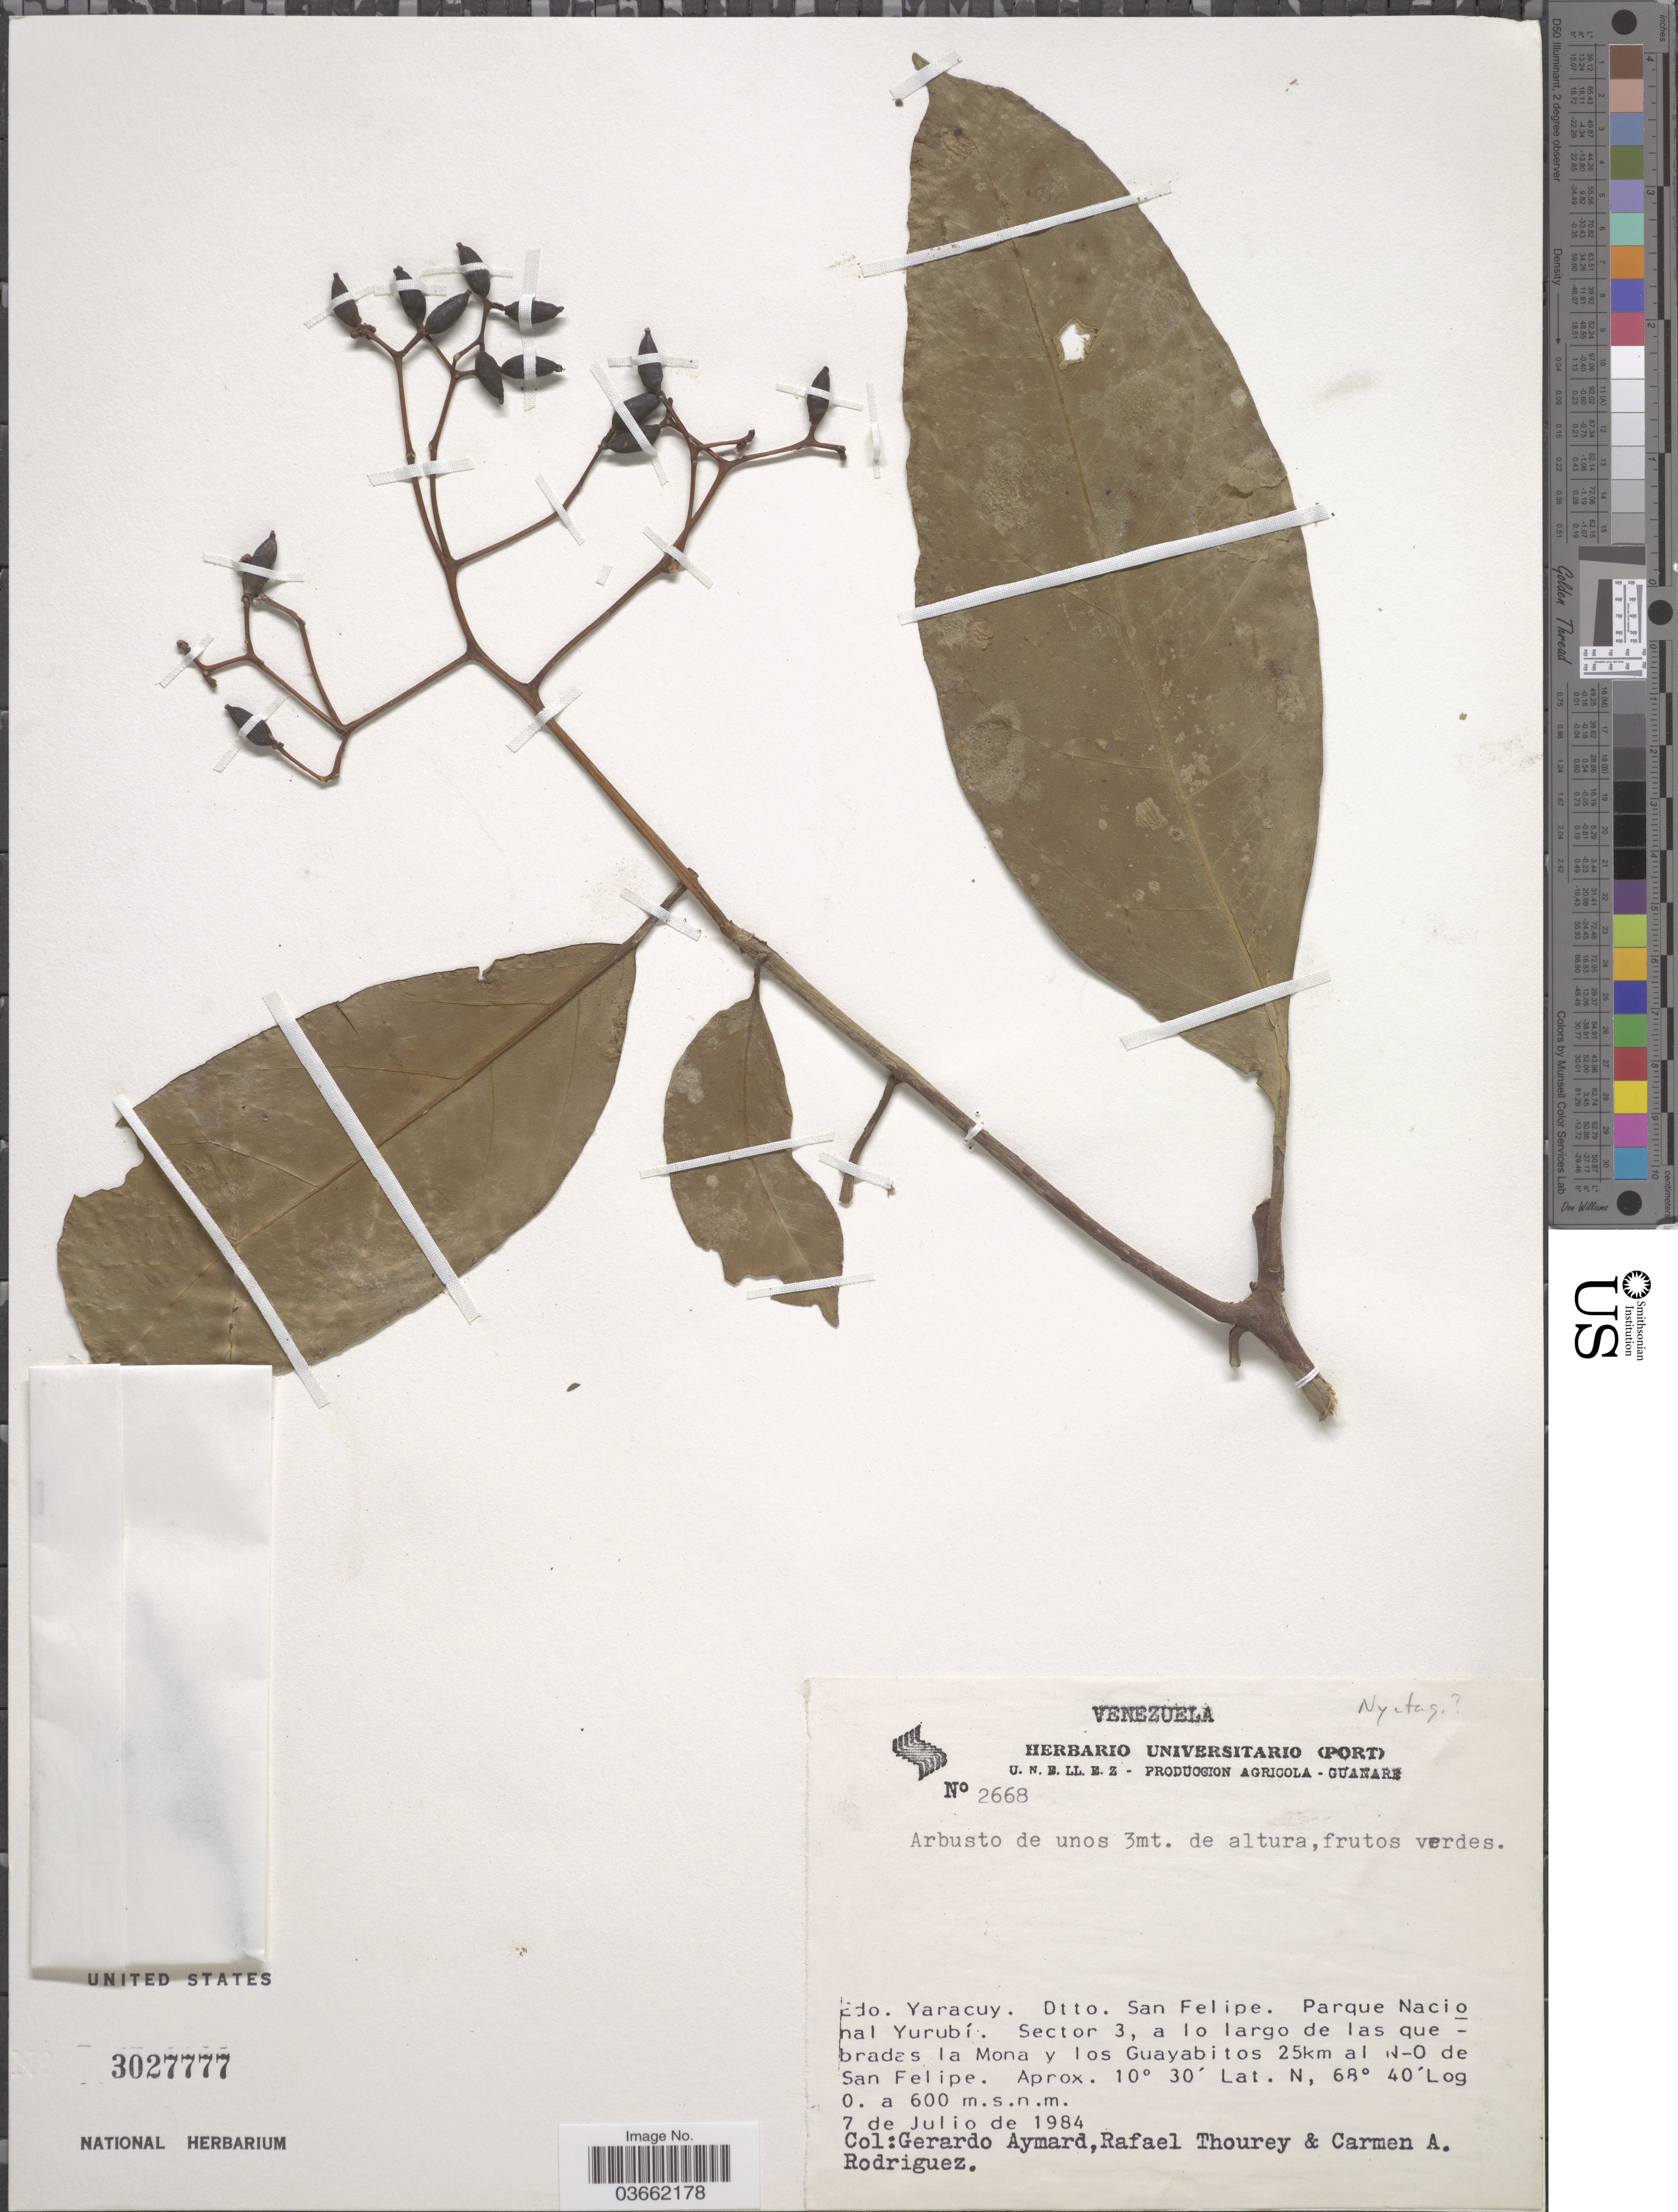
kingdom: Plantae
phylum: Tracheophyta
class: Magnoliopsida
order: Caryophyllales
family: Nyctaginaceae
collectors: G. A. Aymard, R. Thourey & C. Rodriguez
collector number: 2668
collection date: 1984-07-07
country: Venezuela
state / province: Yaracuy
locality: Dtto. San Felipe. Parque Nacional Yurubí. Sector 3, a lo largo de las quebradas la Mona y los Guayabitos 25km al N-O de San Felipe.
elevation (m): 0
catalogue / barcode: US 3027777